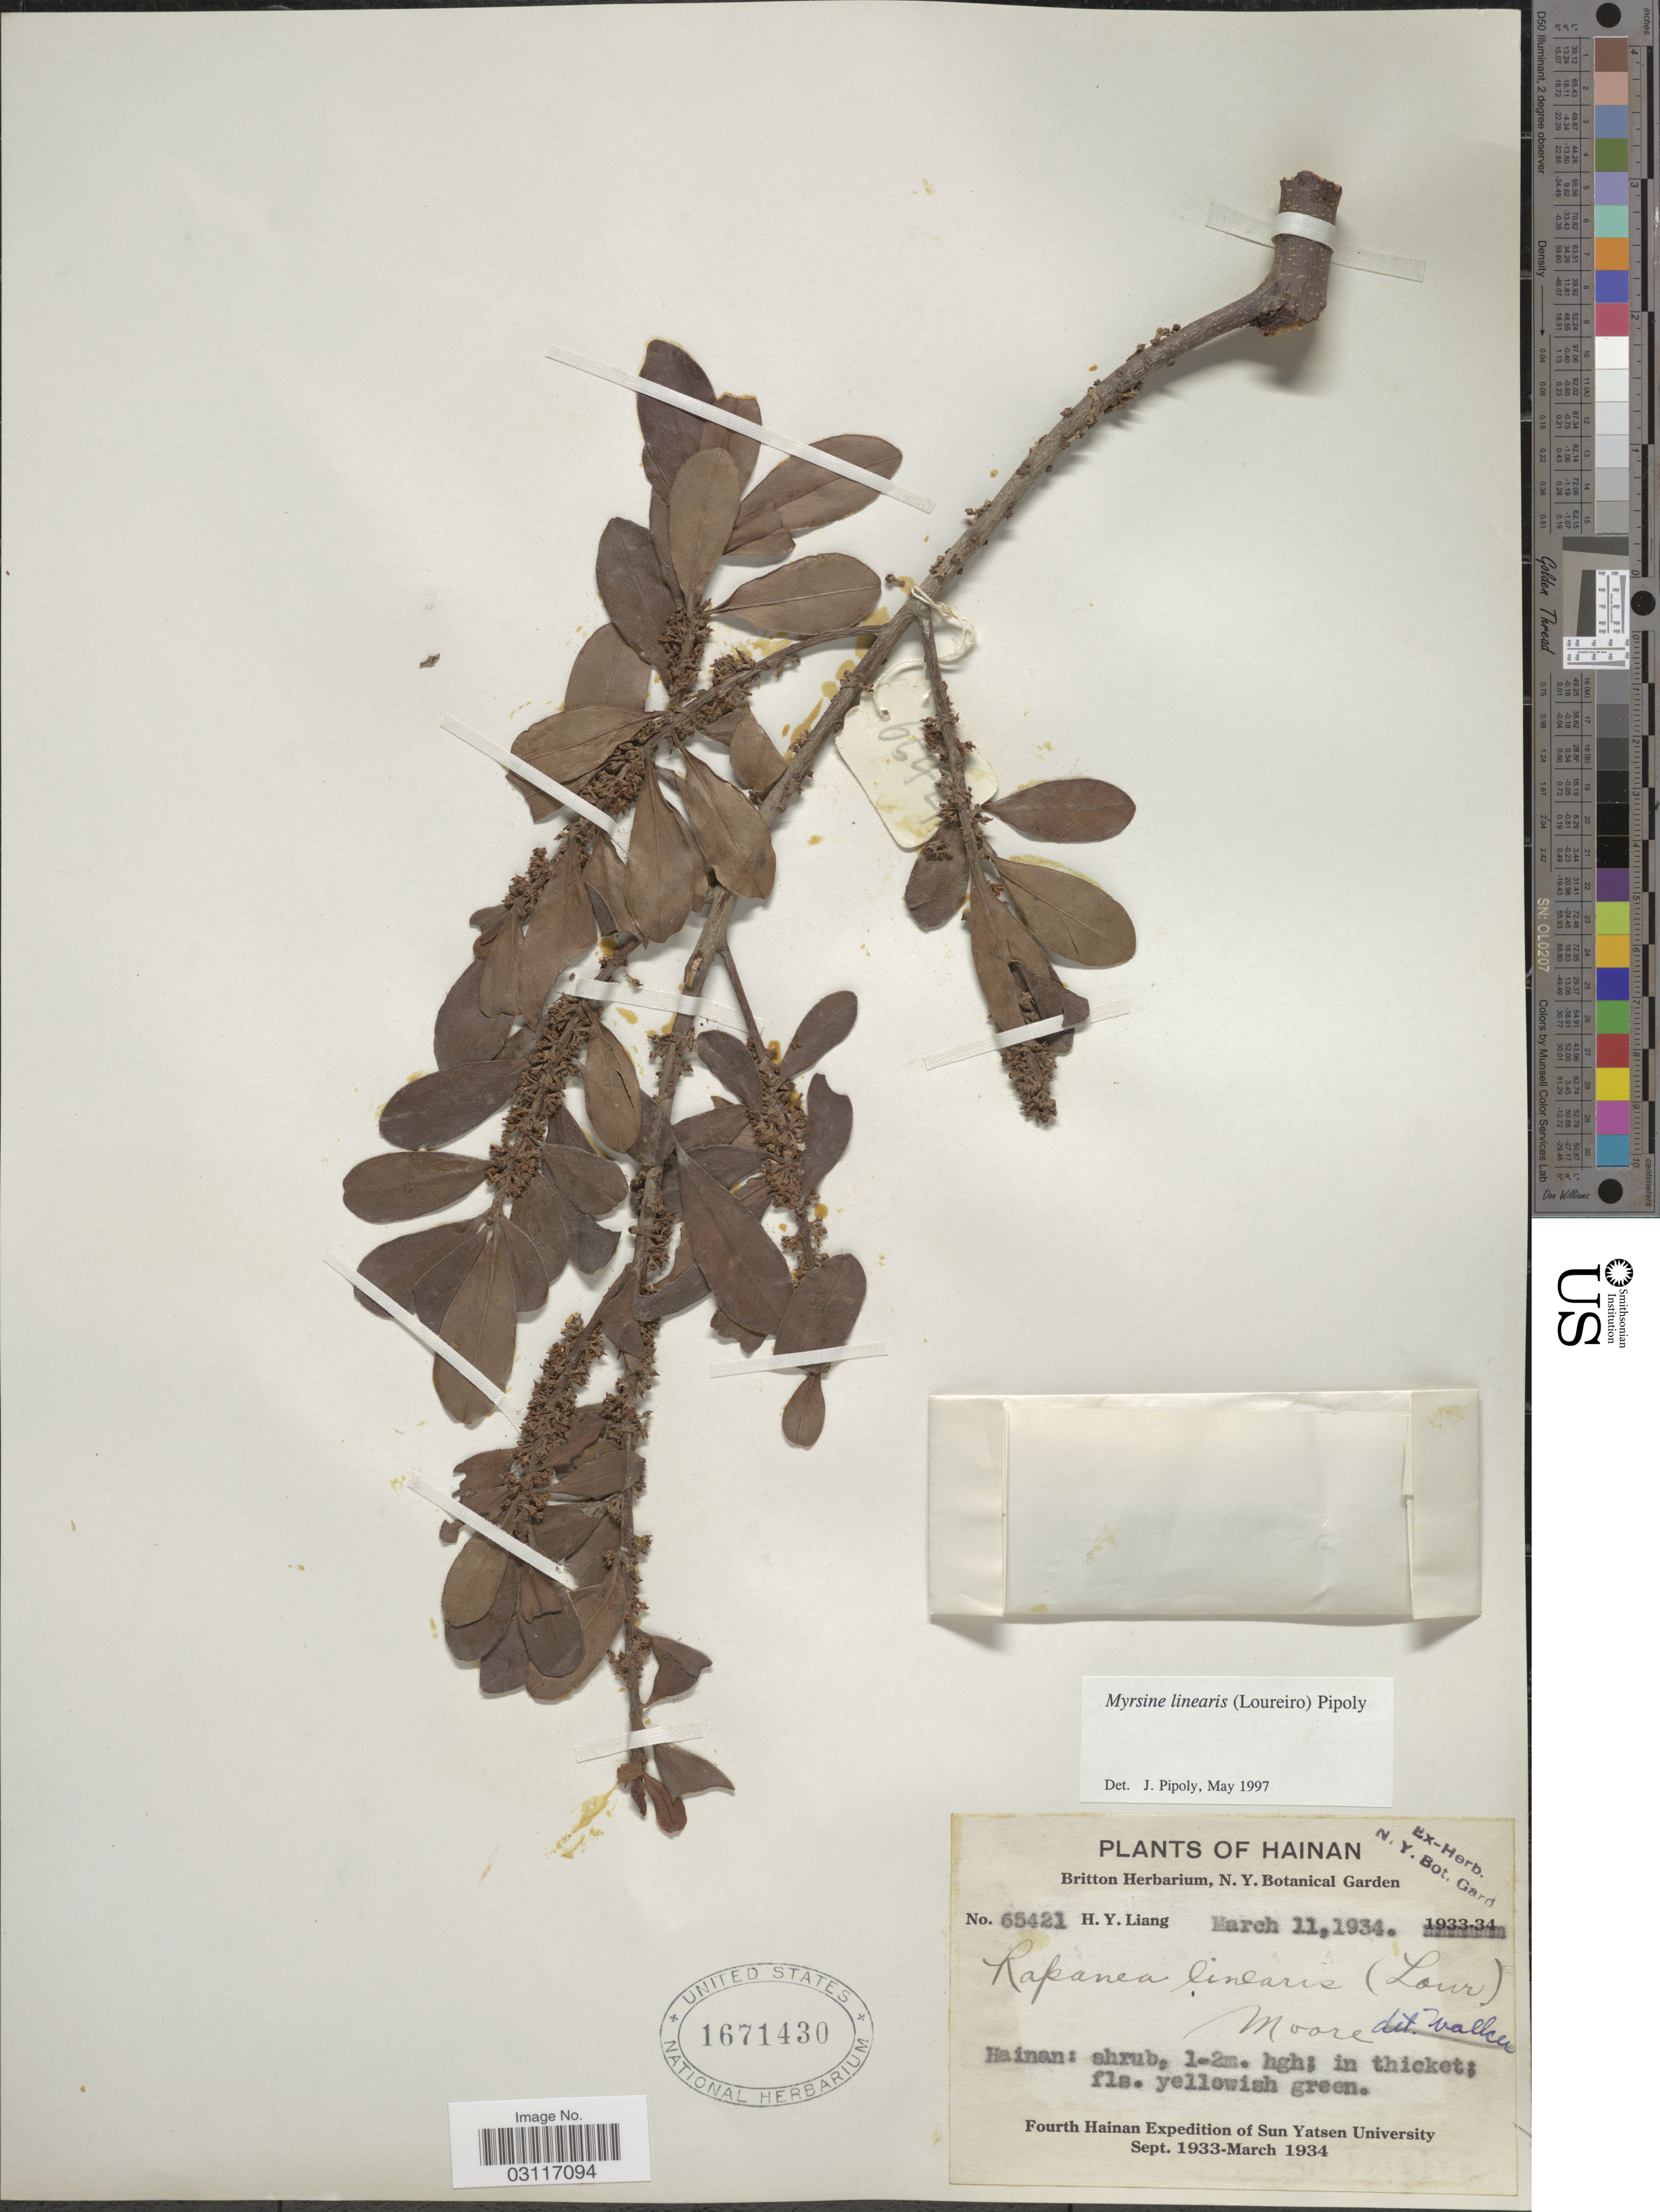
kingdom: Plantae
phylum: Tracheophyta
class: Magnoliopsida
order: Ericales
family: Primulaceae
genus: Myrsine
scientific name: Myrsine linearis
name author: (Lour.) Poir.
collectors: H. Y. Liang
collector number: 65421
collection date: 1934-03-11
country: China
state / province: Hainan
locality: Hainan: shrub.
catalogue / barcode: US 1671430